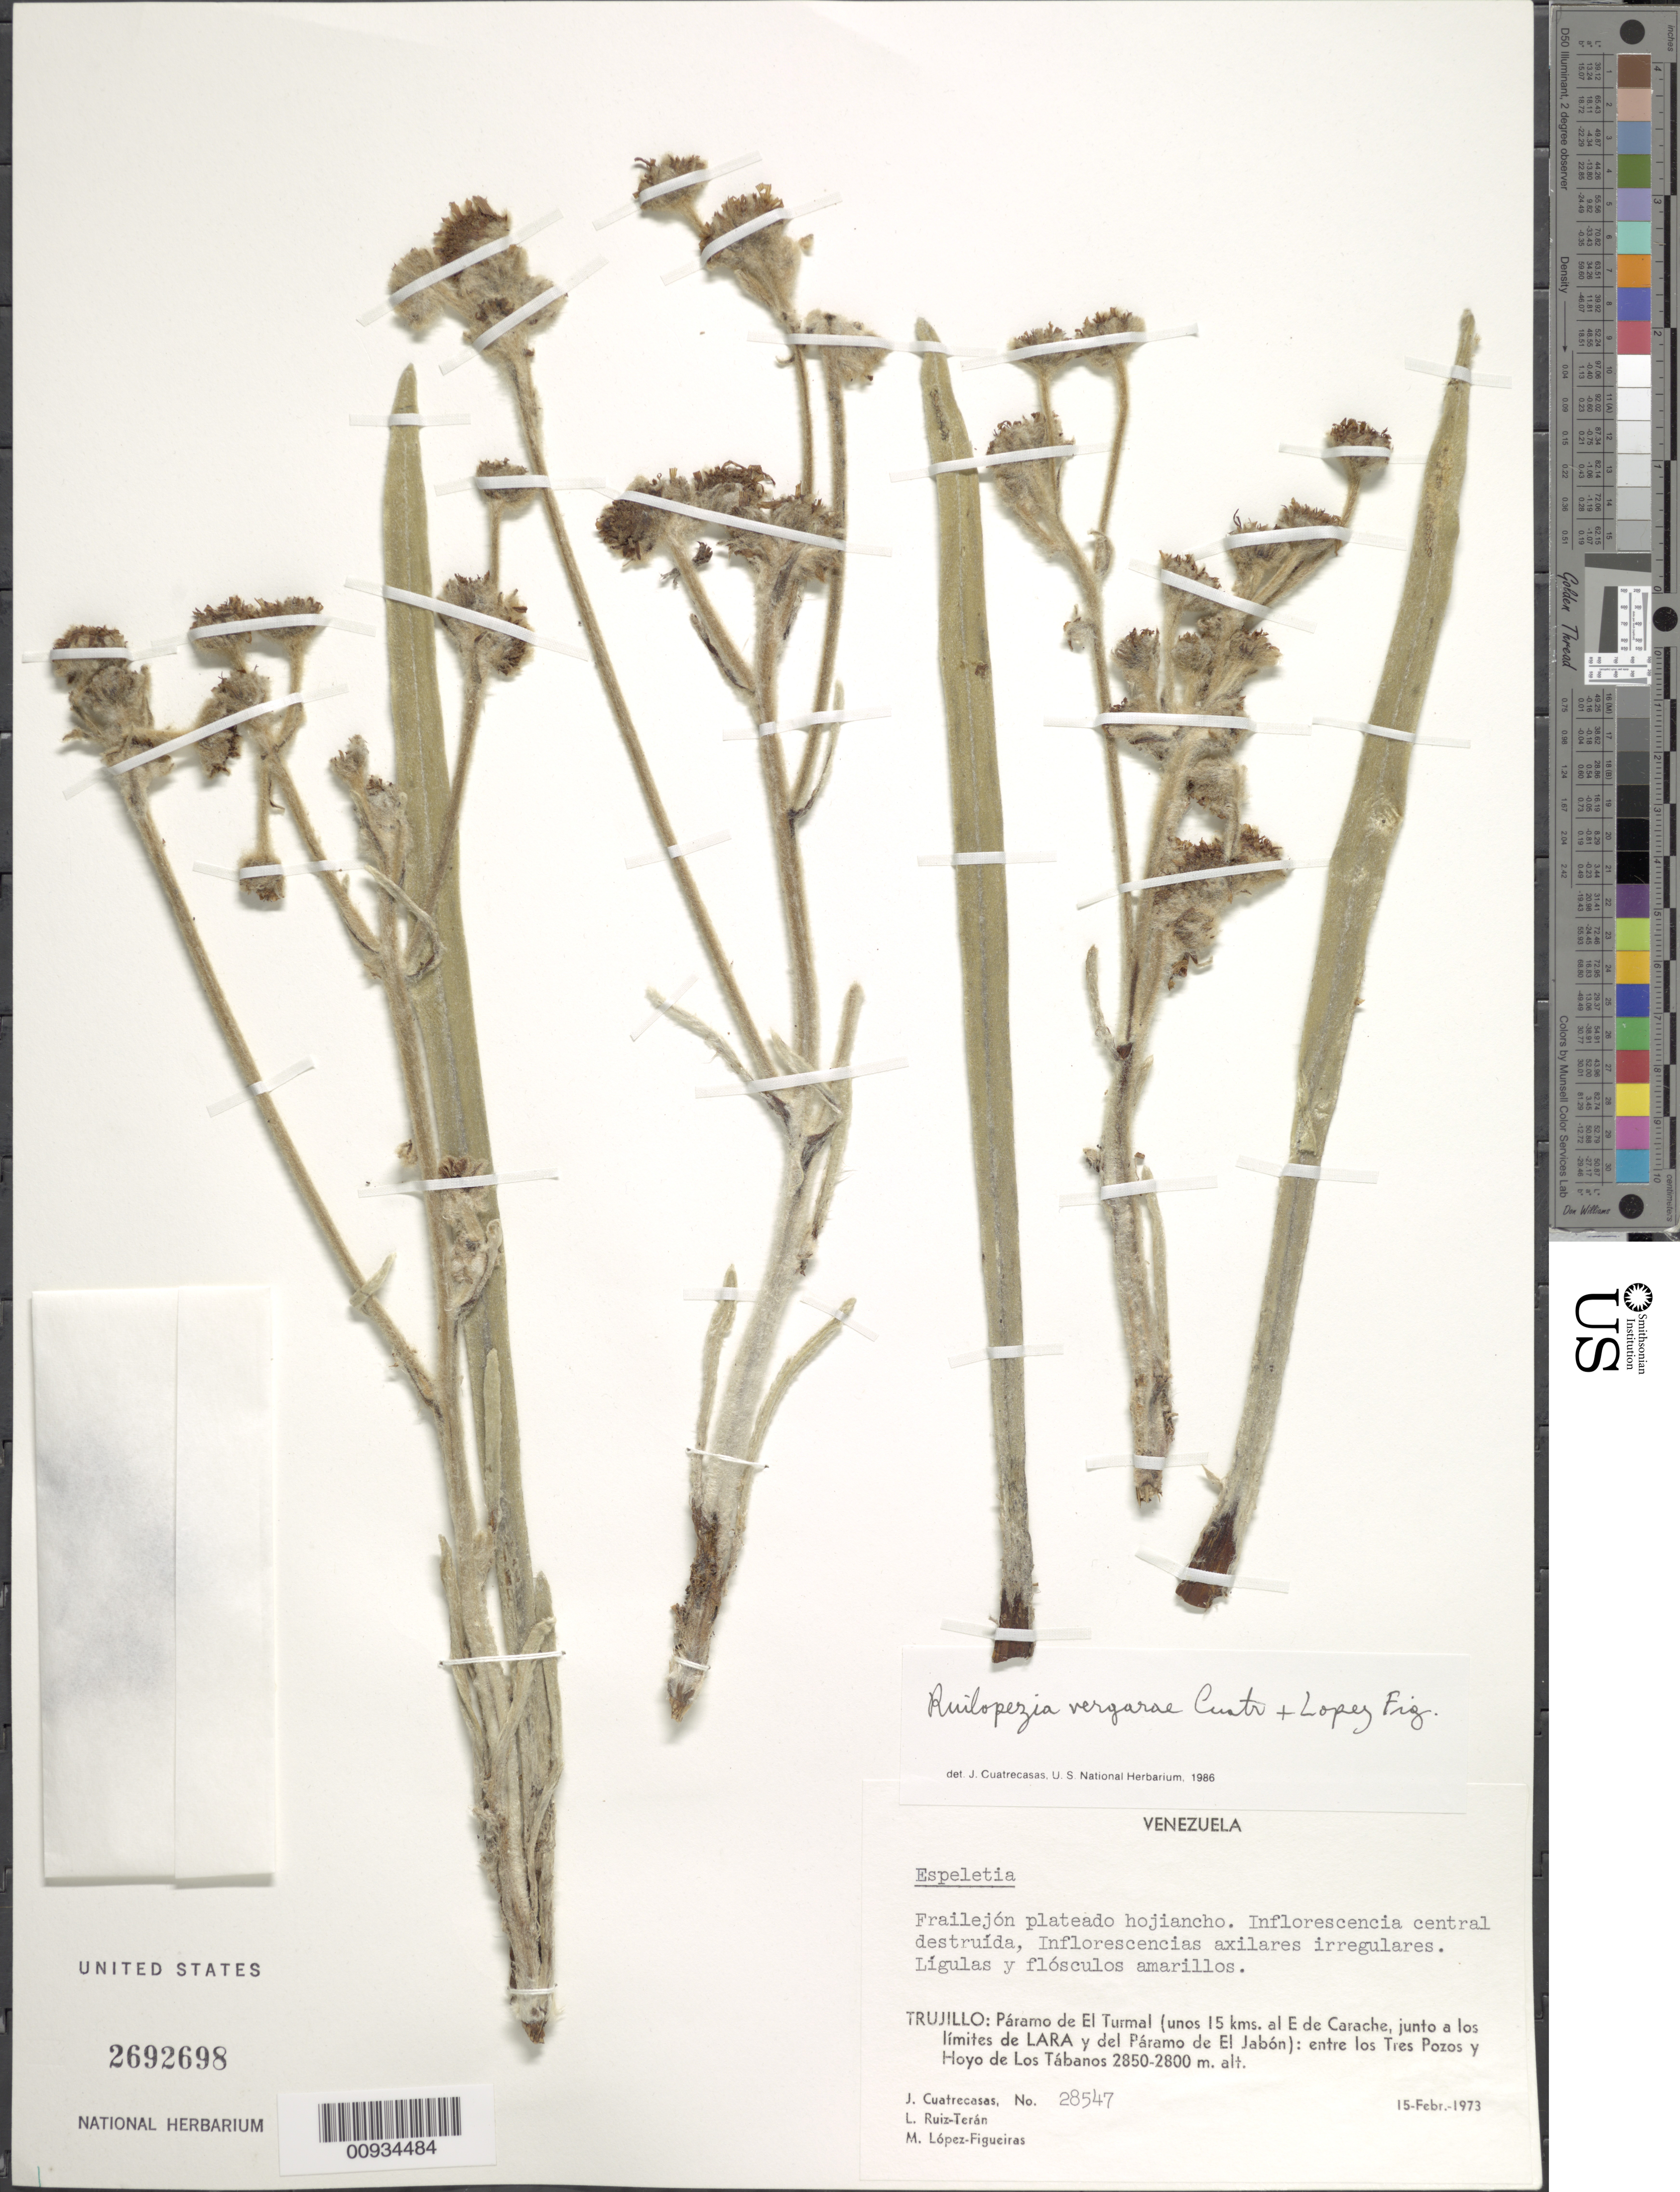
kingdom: Plantae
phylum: Tracheophyta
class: Magnoliopsida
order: Asterales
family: Asteraceae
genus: Ruilopezia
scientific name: Ruilopezia vergarae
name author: Cuatrec. & López Fig.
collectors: J. Cuatrecasas, L. E. Ruíz-Terán & M. López Figueiras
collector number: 28547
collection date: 1973-02-15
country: Venezuela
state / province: Trujillo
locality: Paramo de El Turmal (unos 15 kms al E de Carache, junto a los limites de Lara y del Paramo de El Jabon), entre los Tres Pozos y Hoyo de Los Tabanos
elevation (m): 2800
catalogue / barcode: US 2692698